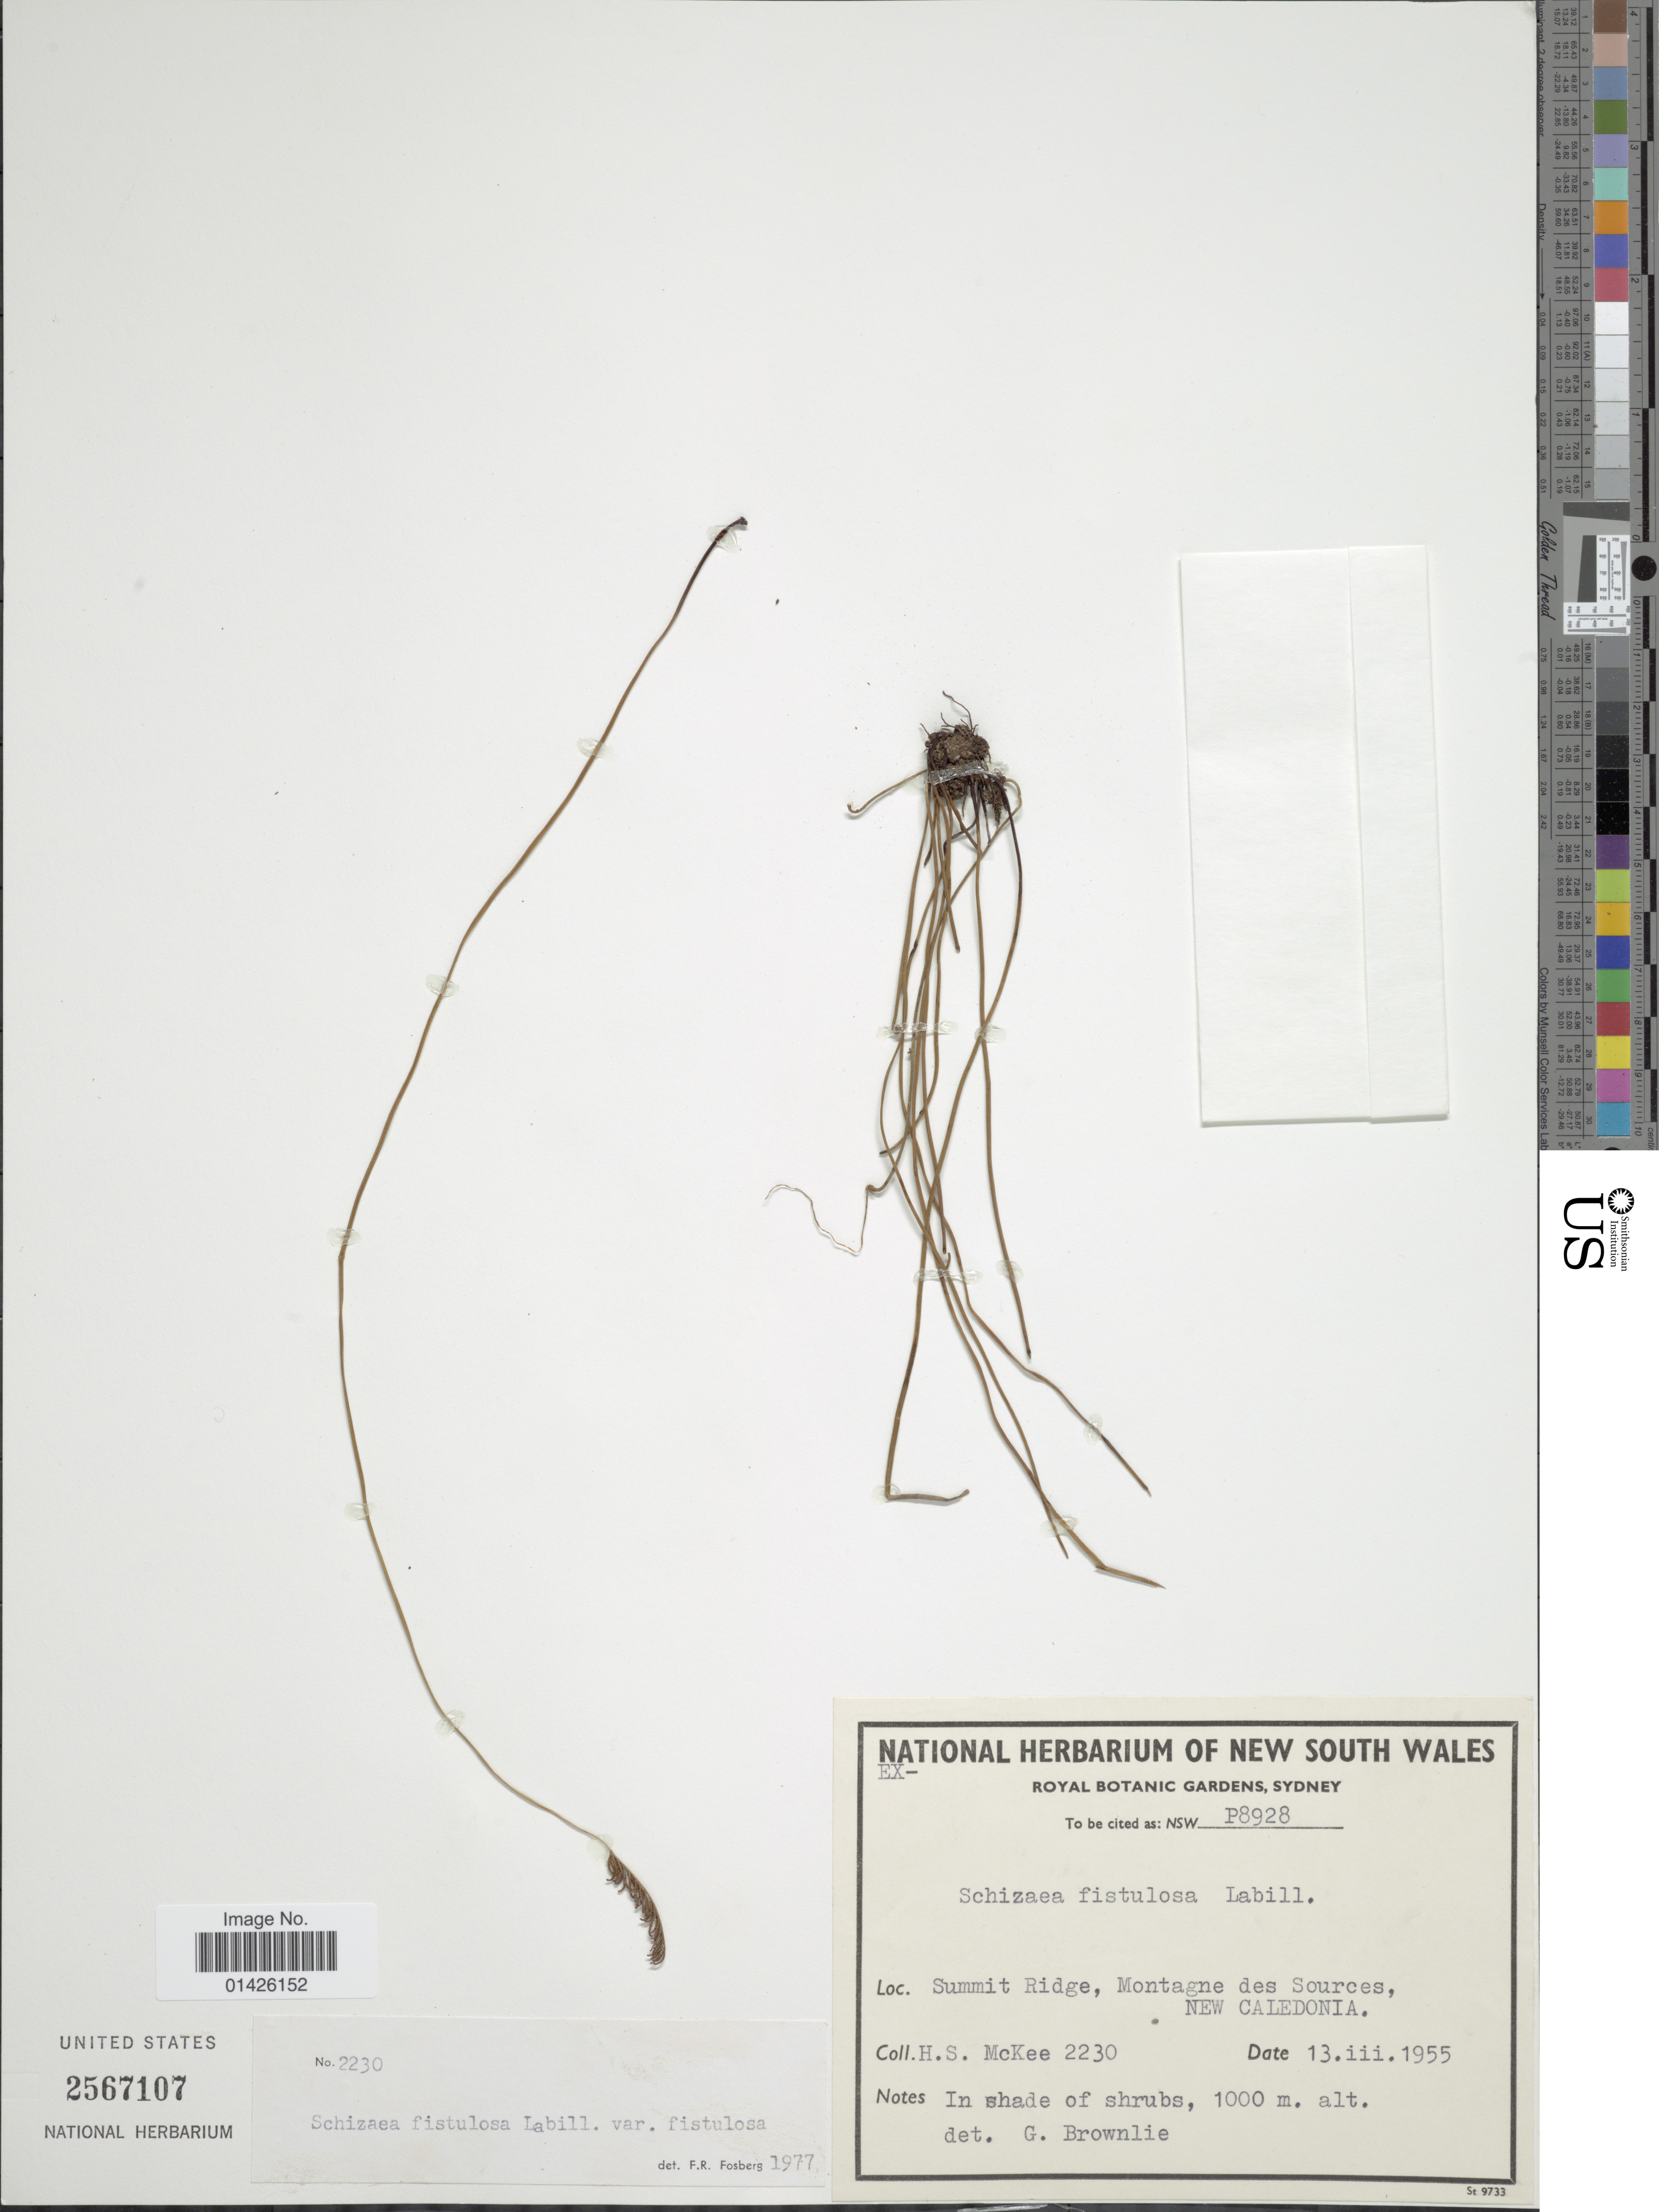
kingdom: Plantae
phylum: Tracheophyta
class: Polypodiopsida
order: Schizaeales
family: Schizaeaceae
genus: Schizaea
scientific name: Schizaea fistulosa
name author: Labill.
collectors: H. S. McKee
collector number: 2230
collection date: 1955-03-13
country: New Caledonia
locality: Summit Ridge, Montagne des Sources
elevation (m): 1000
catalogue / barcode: US 2567107